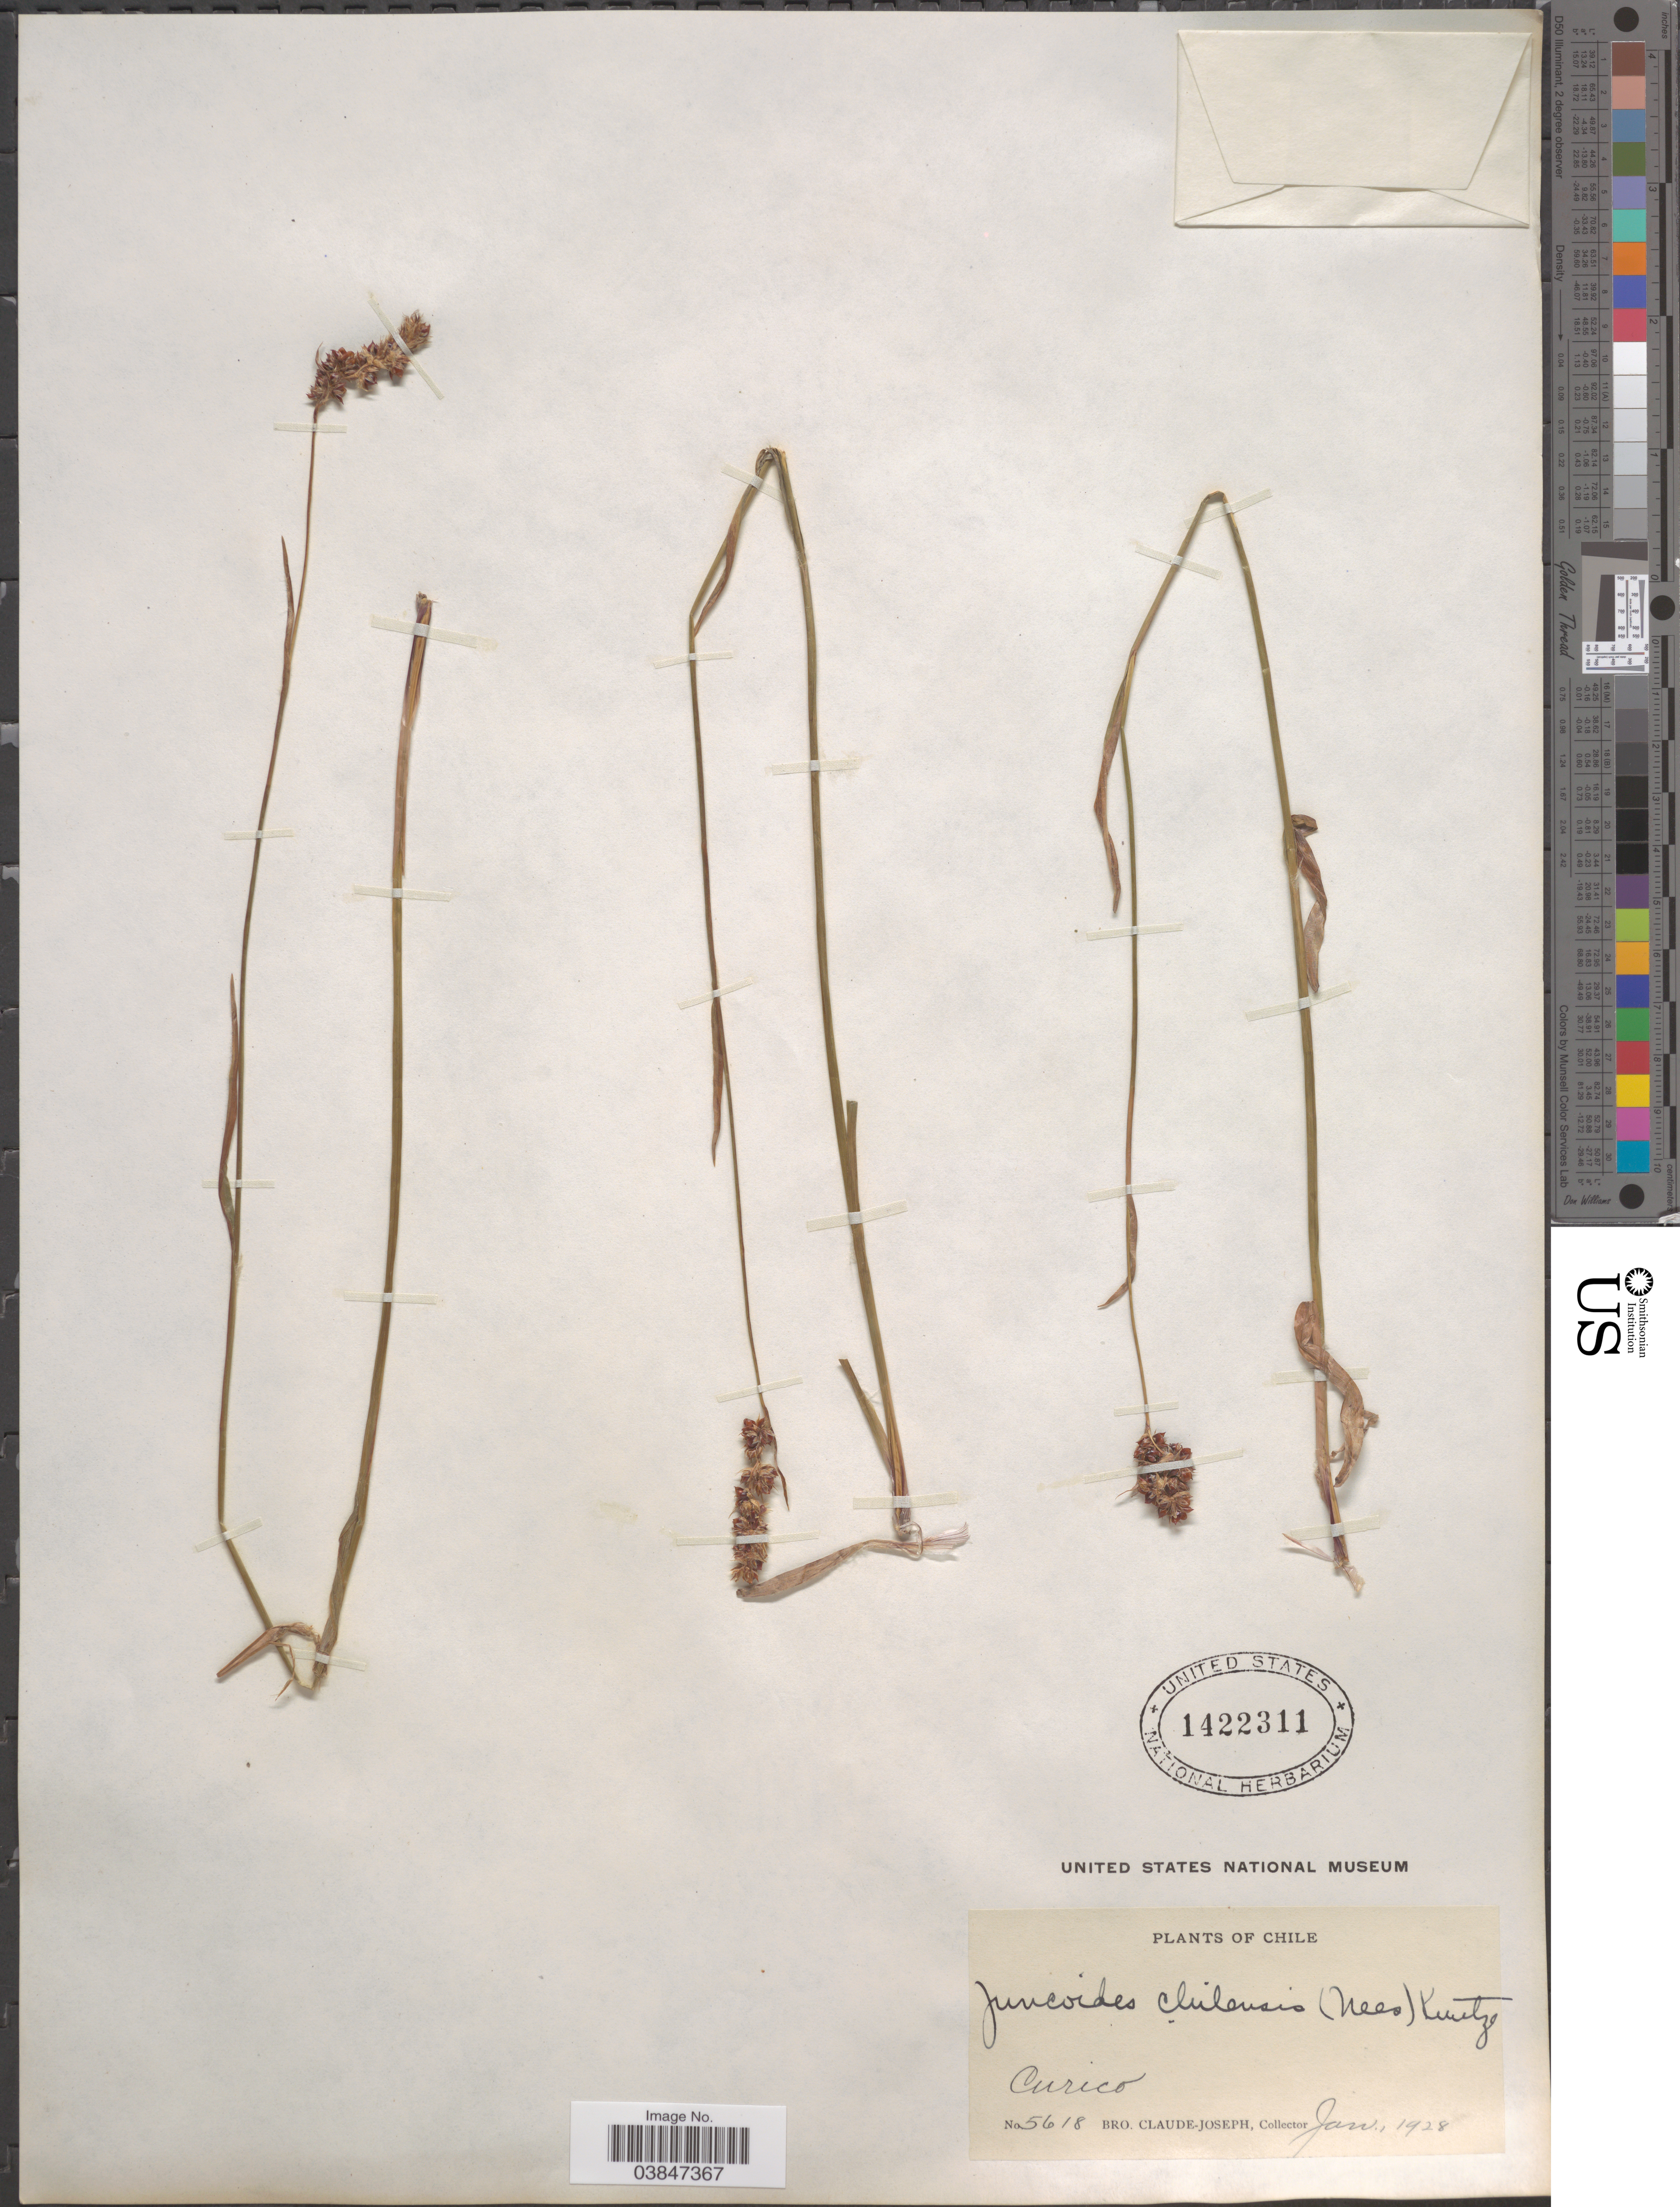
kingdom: Plantae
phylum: Tracheophyta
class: Liliopsida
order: Poales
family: Juncaceae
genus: Luzula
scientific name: Luzula chilensis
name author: Nees & Meyen ex Kunth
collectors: Bro. Claude-Joseph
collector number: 5618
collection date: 1928-01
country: Chile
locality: Curico.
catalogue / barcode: US 1422311